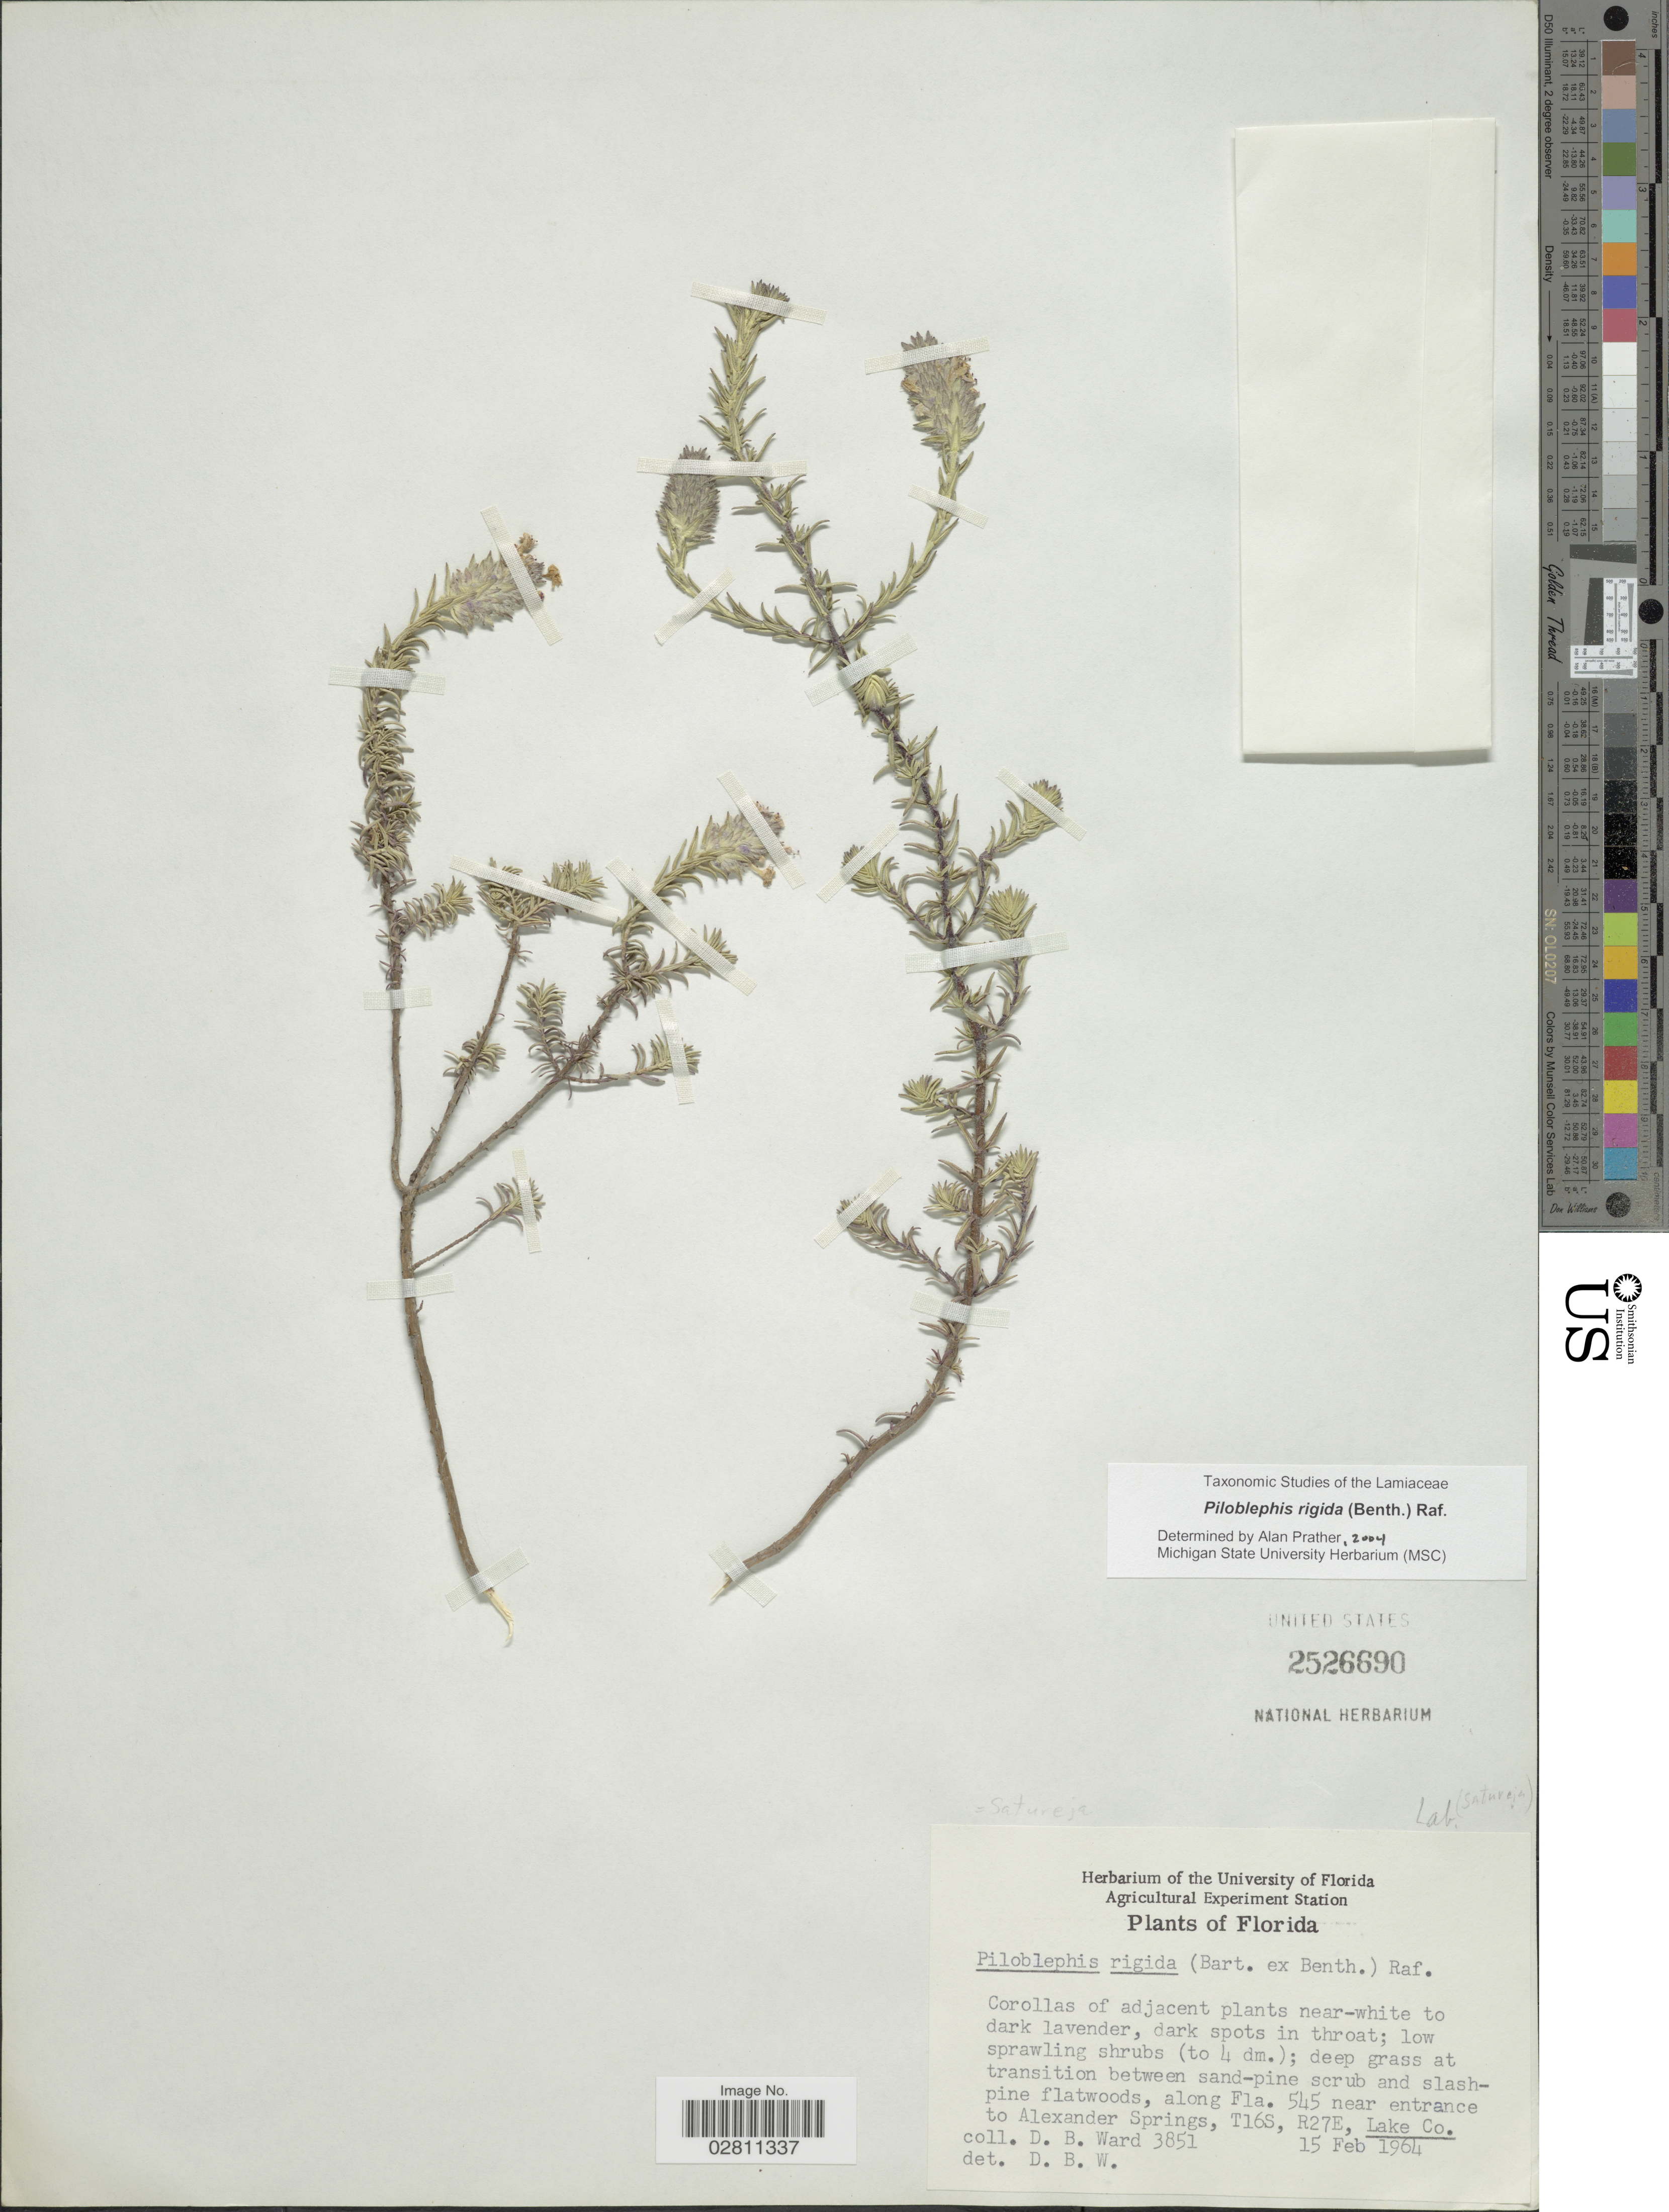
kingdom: Plantae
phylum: Tracheophyta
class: Magnoliopsida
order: Lamiales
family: Lamiaceae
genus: Piloblephis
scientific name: Piloblephis rigida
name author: (Bartram ex Benth.) Raf.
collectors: D. B. Ward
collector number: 3851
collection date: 1964-02-15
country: United States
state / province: Florida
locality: Along Fla. 545 near entrance to Alexander Springs, T16S, R27E, Lake Co.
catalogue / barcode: US 2526690